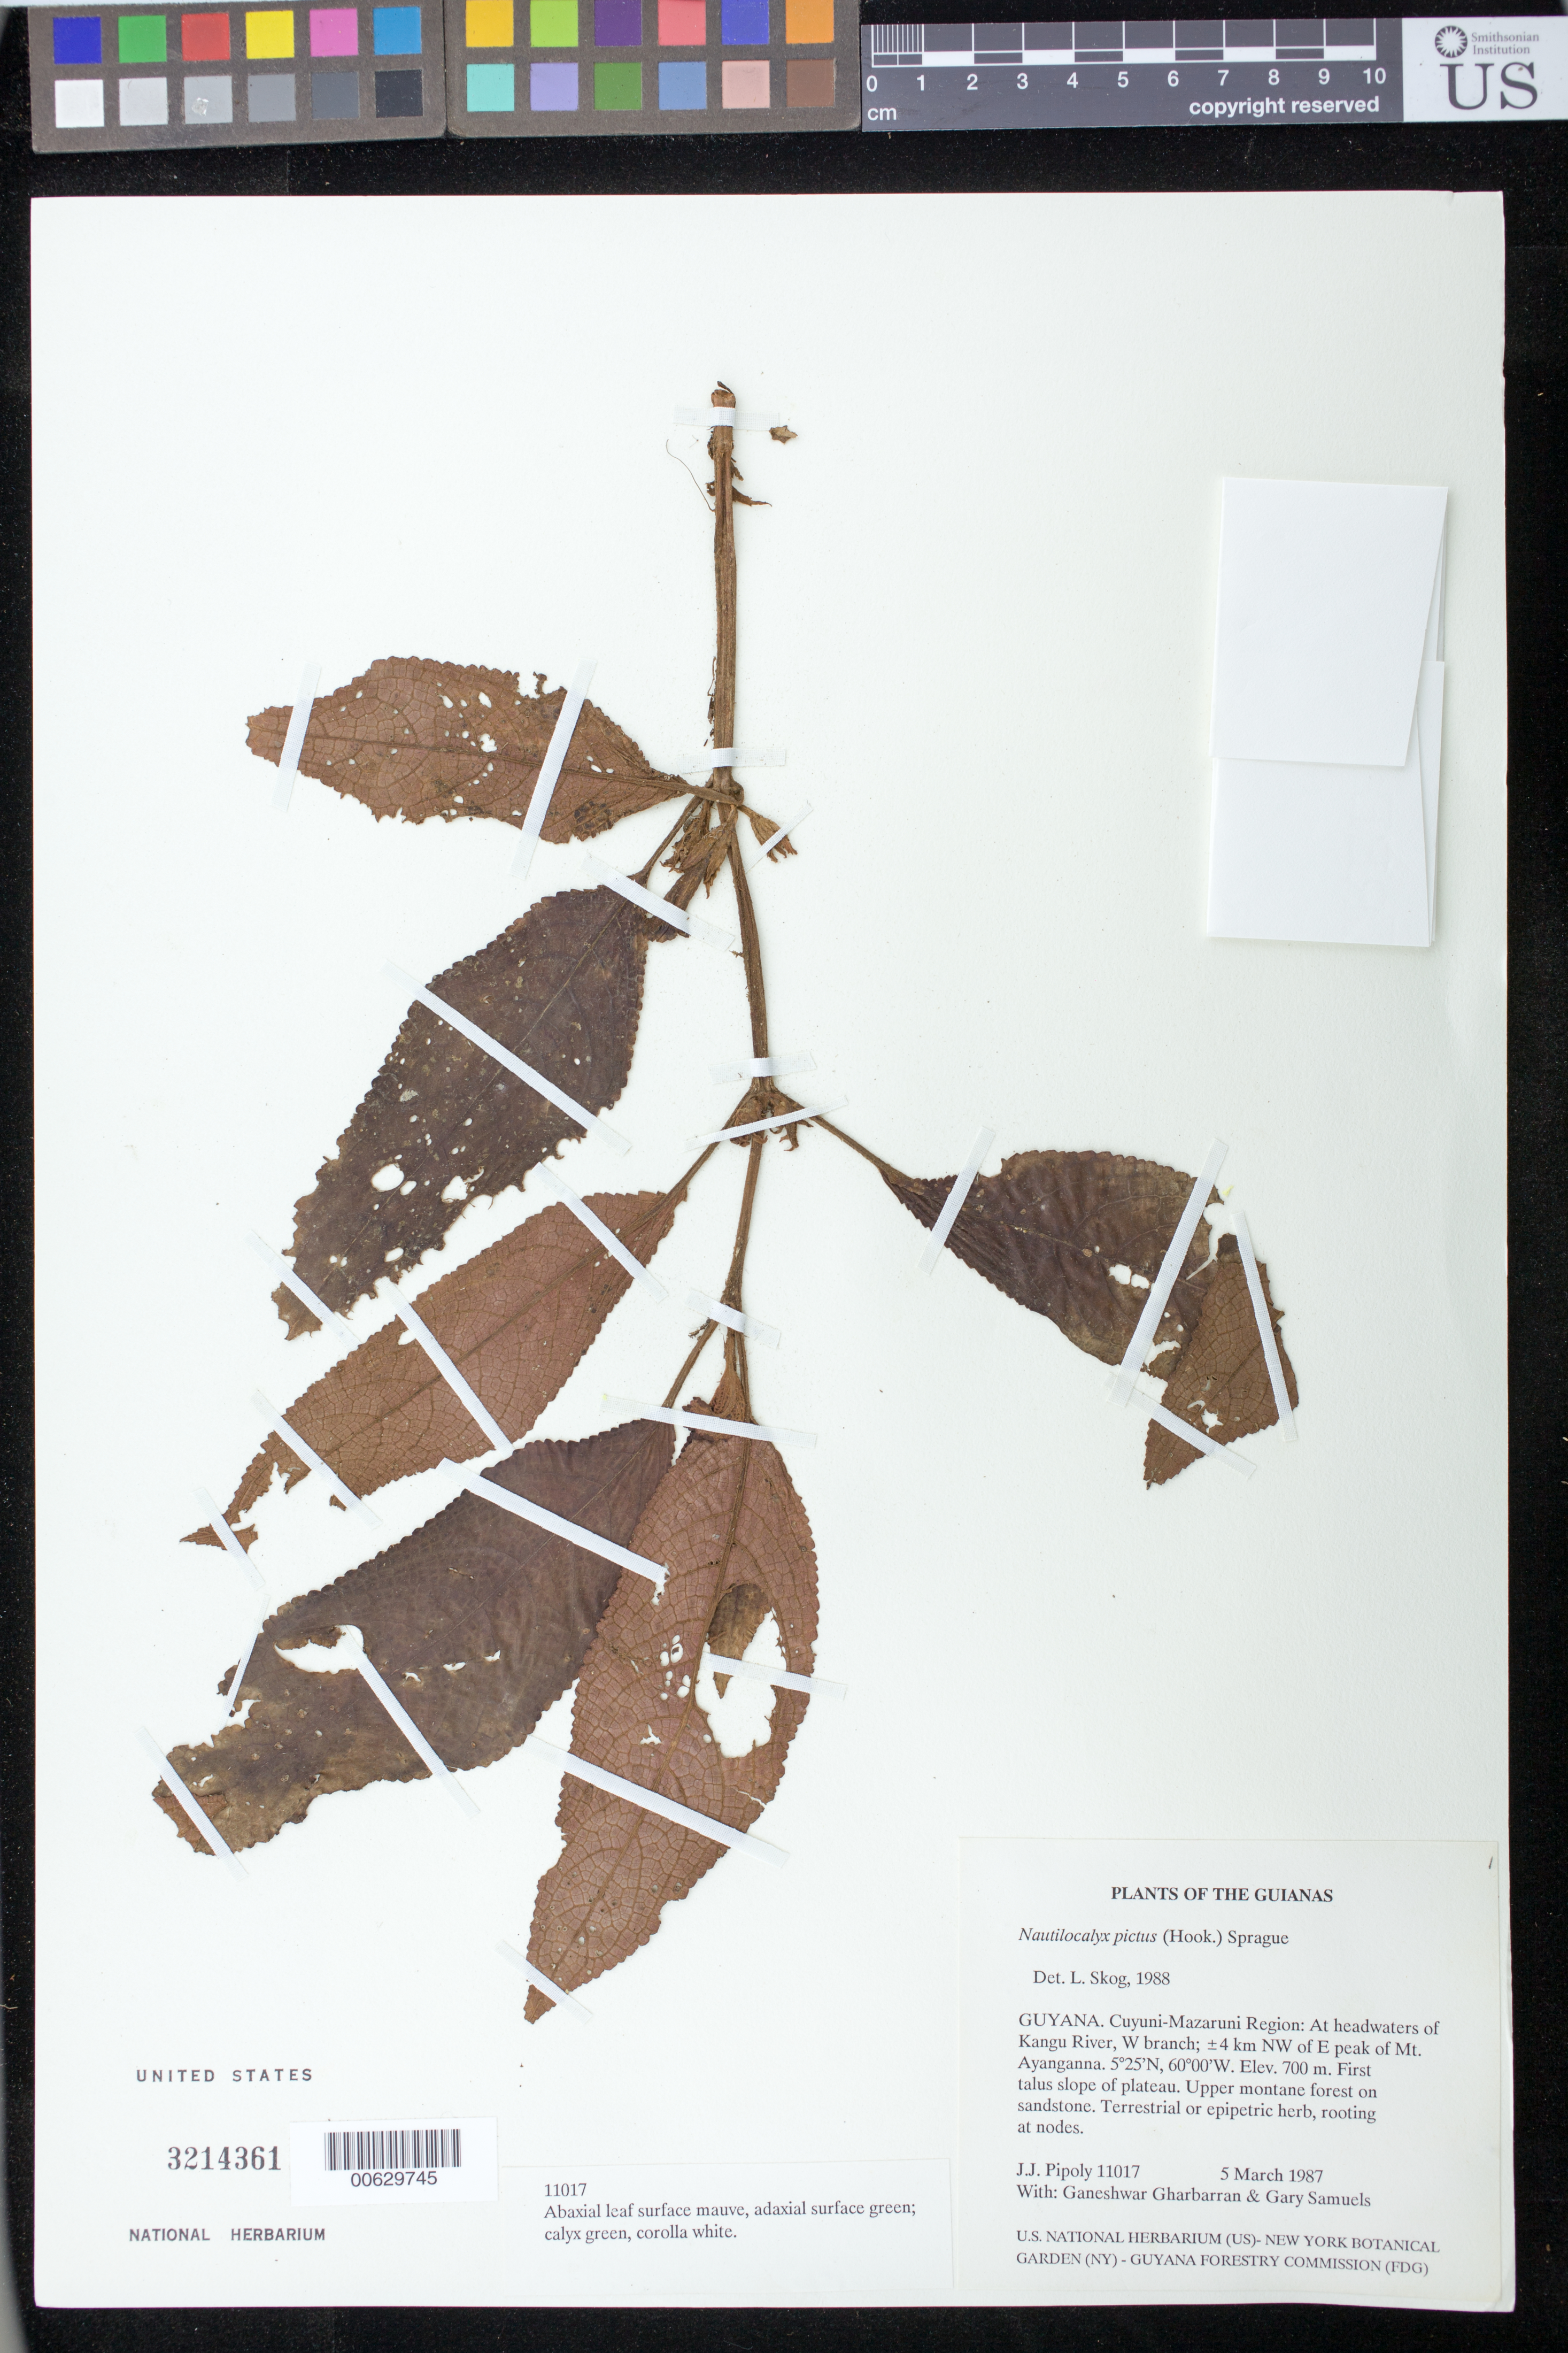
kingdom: Plantae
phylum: Tracheophyta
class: Magnoliopsida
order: Lamiales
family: Gesneriaceae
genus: Nautilocalyx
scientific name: Nautilocalyx pictus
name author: (Hook.) Sprague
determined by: Skog, Laurence E.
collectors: J. J. Pipoly, G. Gharbarran & G. Samuels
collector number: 11017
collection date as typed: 05 Mar 1987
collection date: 1987-03-05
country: Guyana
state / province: Cuyuni-Mazaruni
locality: Headwaters of Kangu River, W branch; ±4 km NW of E peak of Mt. Ayanganna, first talus slope of plateau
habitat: Upper montane forest on sandstone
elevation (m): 700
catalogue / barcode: US 3214361